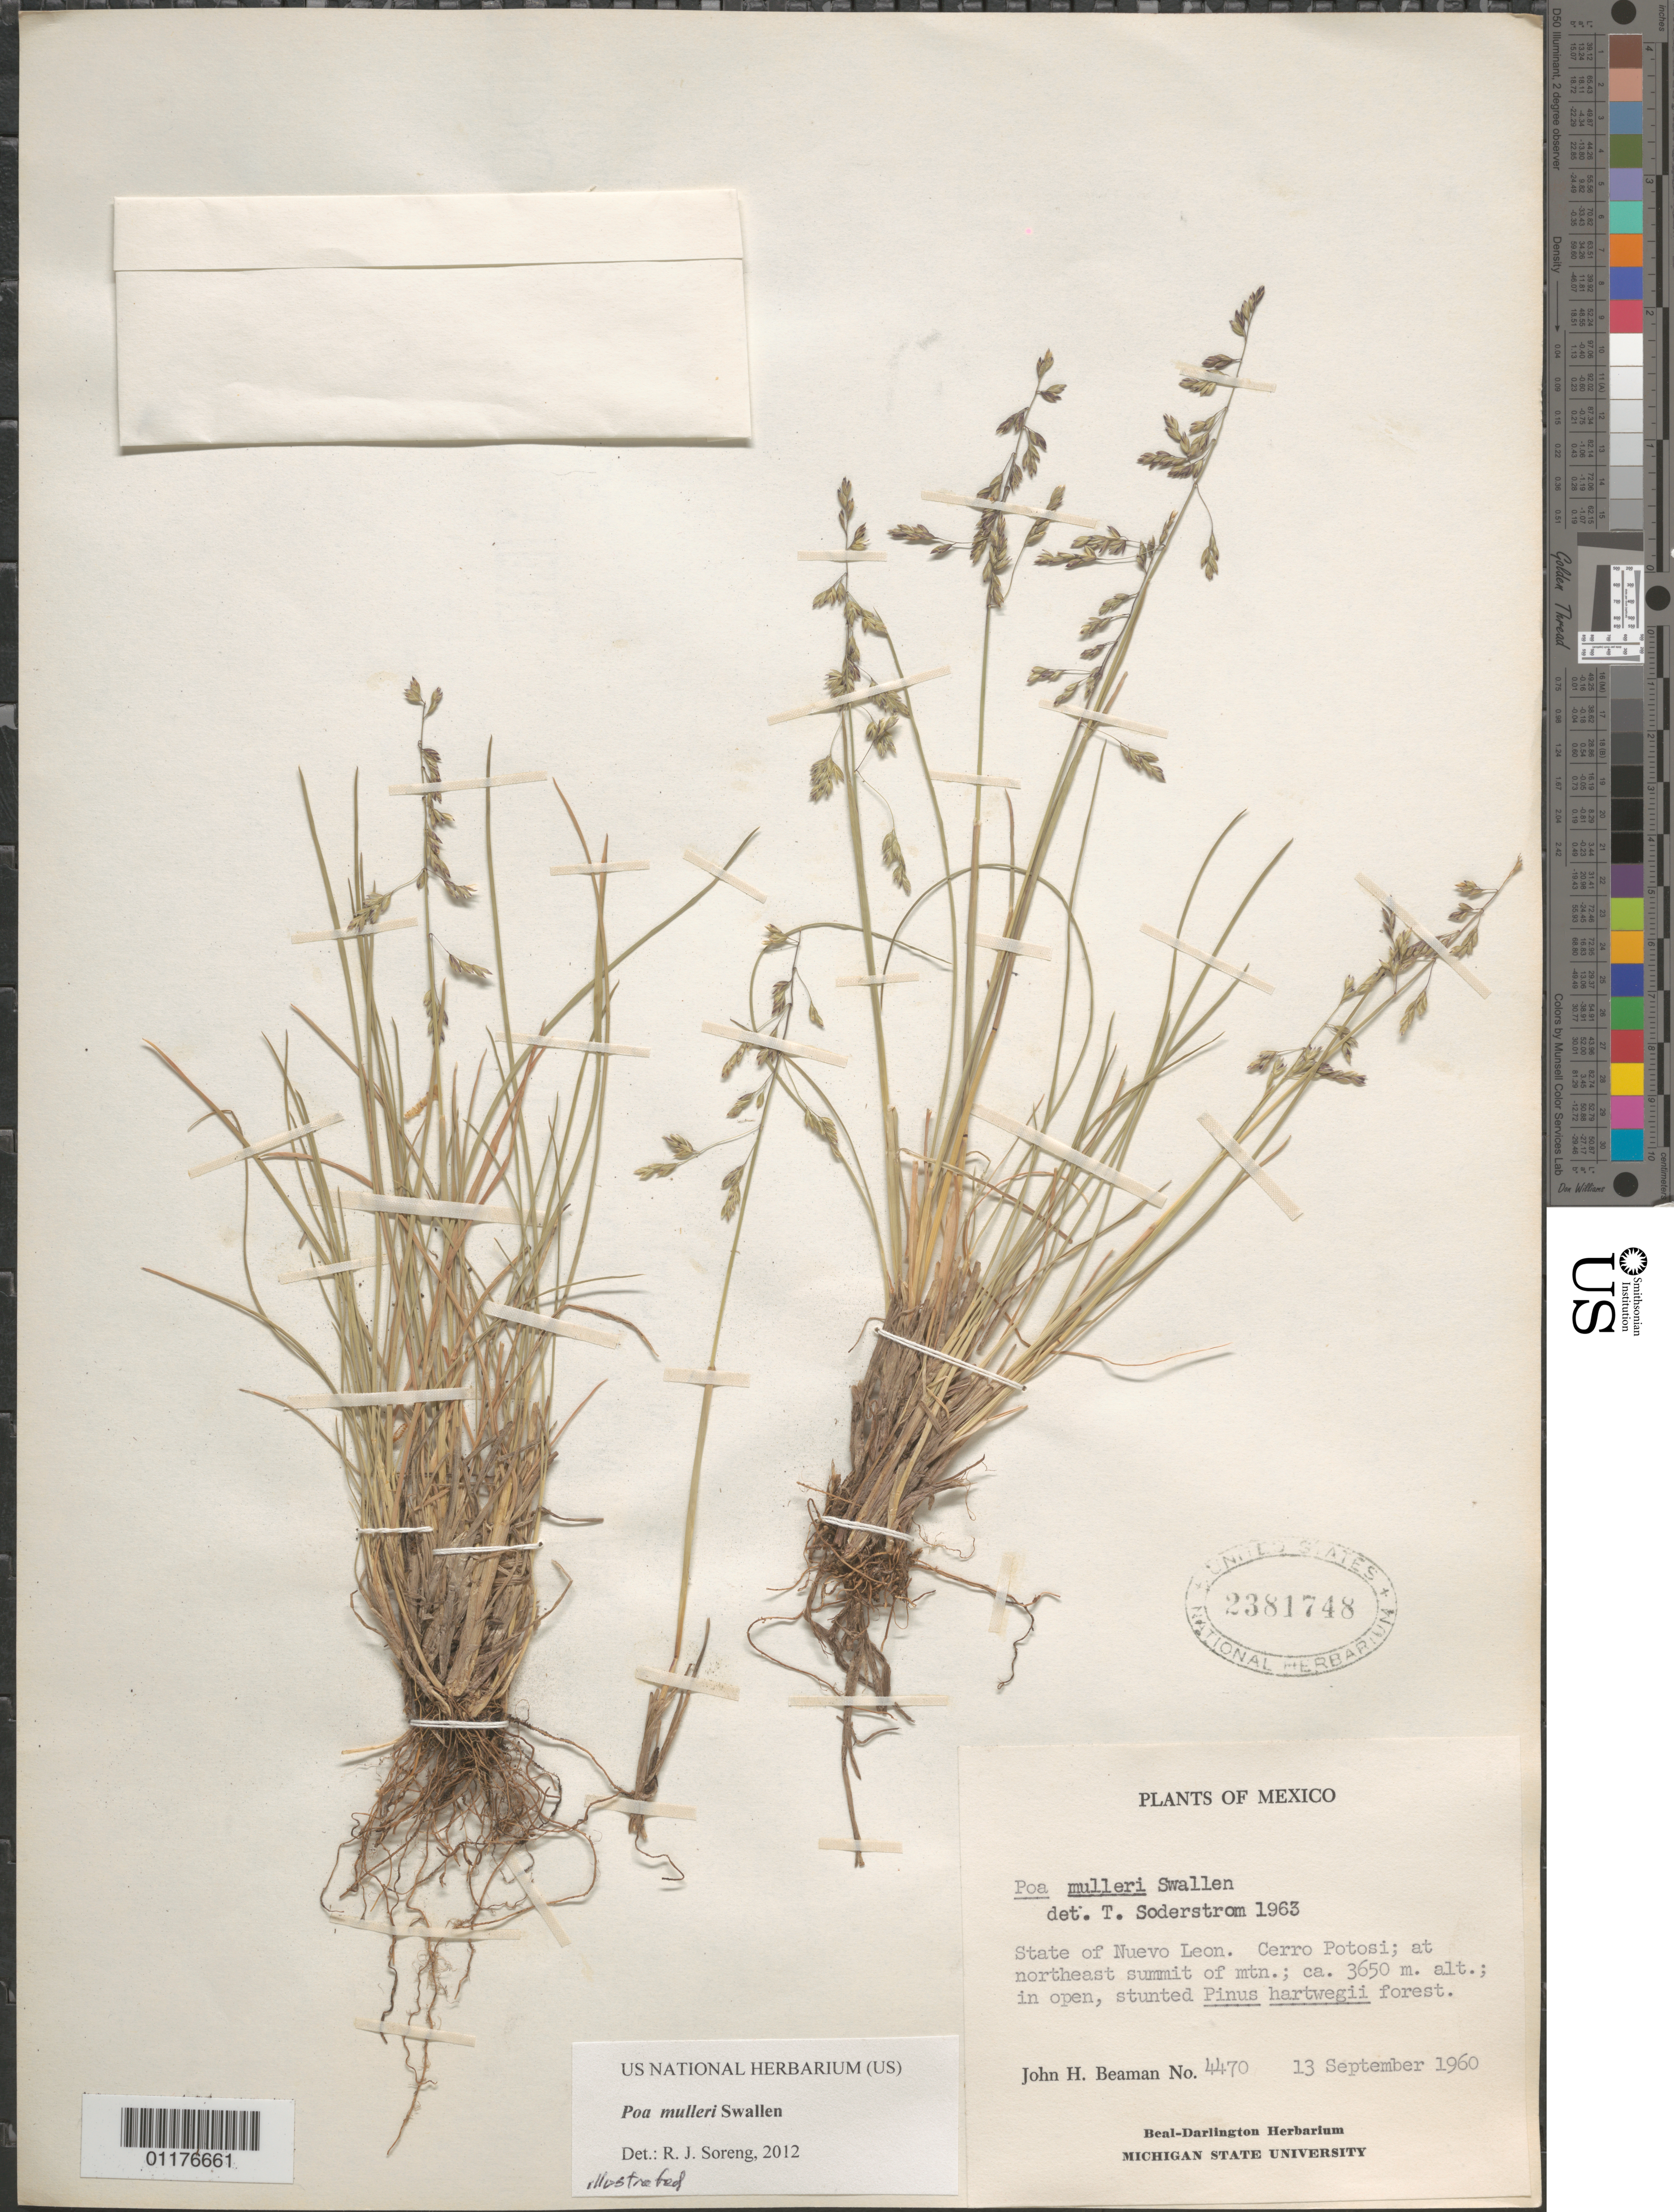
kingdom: Plantae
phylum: Tracheophyta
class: Liliopsida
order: Poales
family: Poaceae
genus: Poa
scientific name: Poa mulleri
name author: Swallen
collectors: J. H. Beaman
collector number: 4470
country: Mexico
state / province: Nuevo León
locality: Cerro Potosi, NE summit of mtn.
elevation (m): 3650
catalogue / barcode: US 2381748